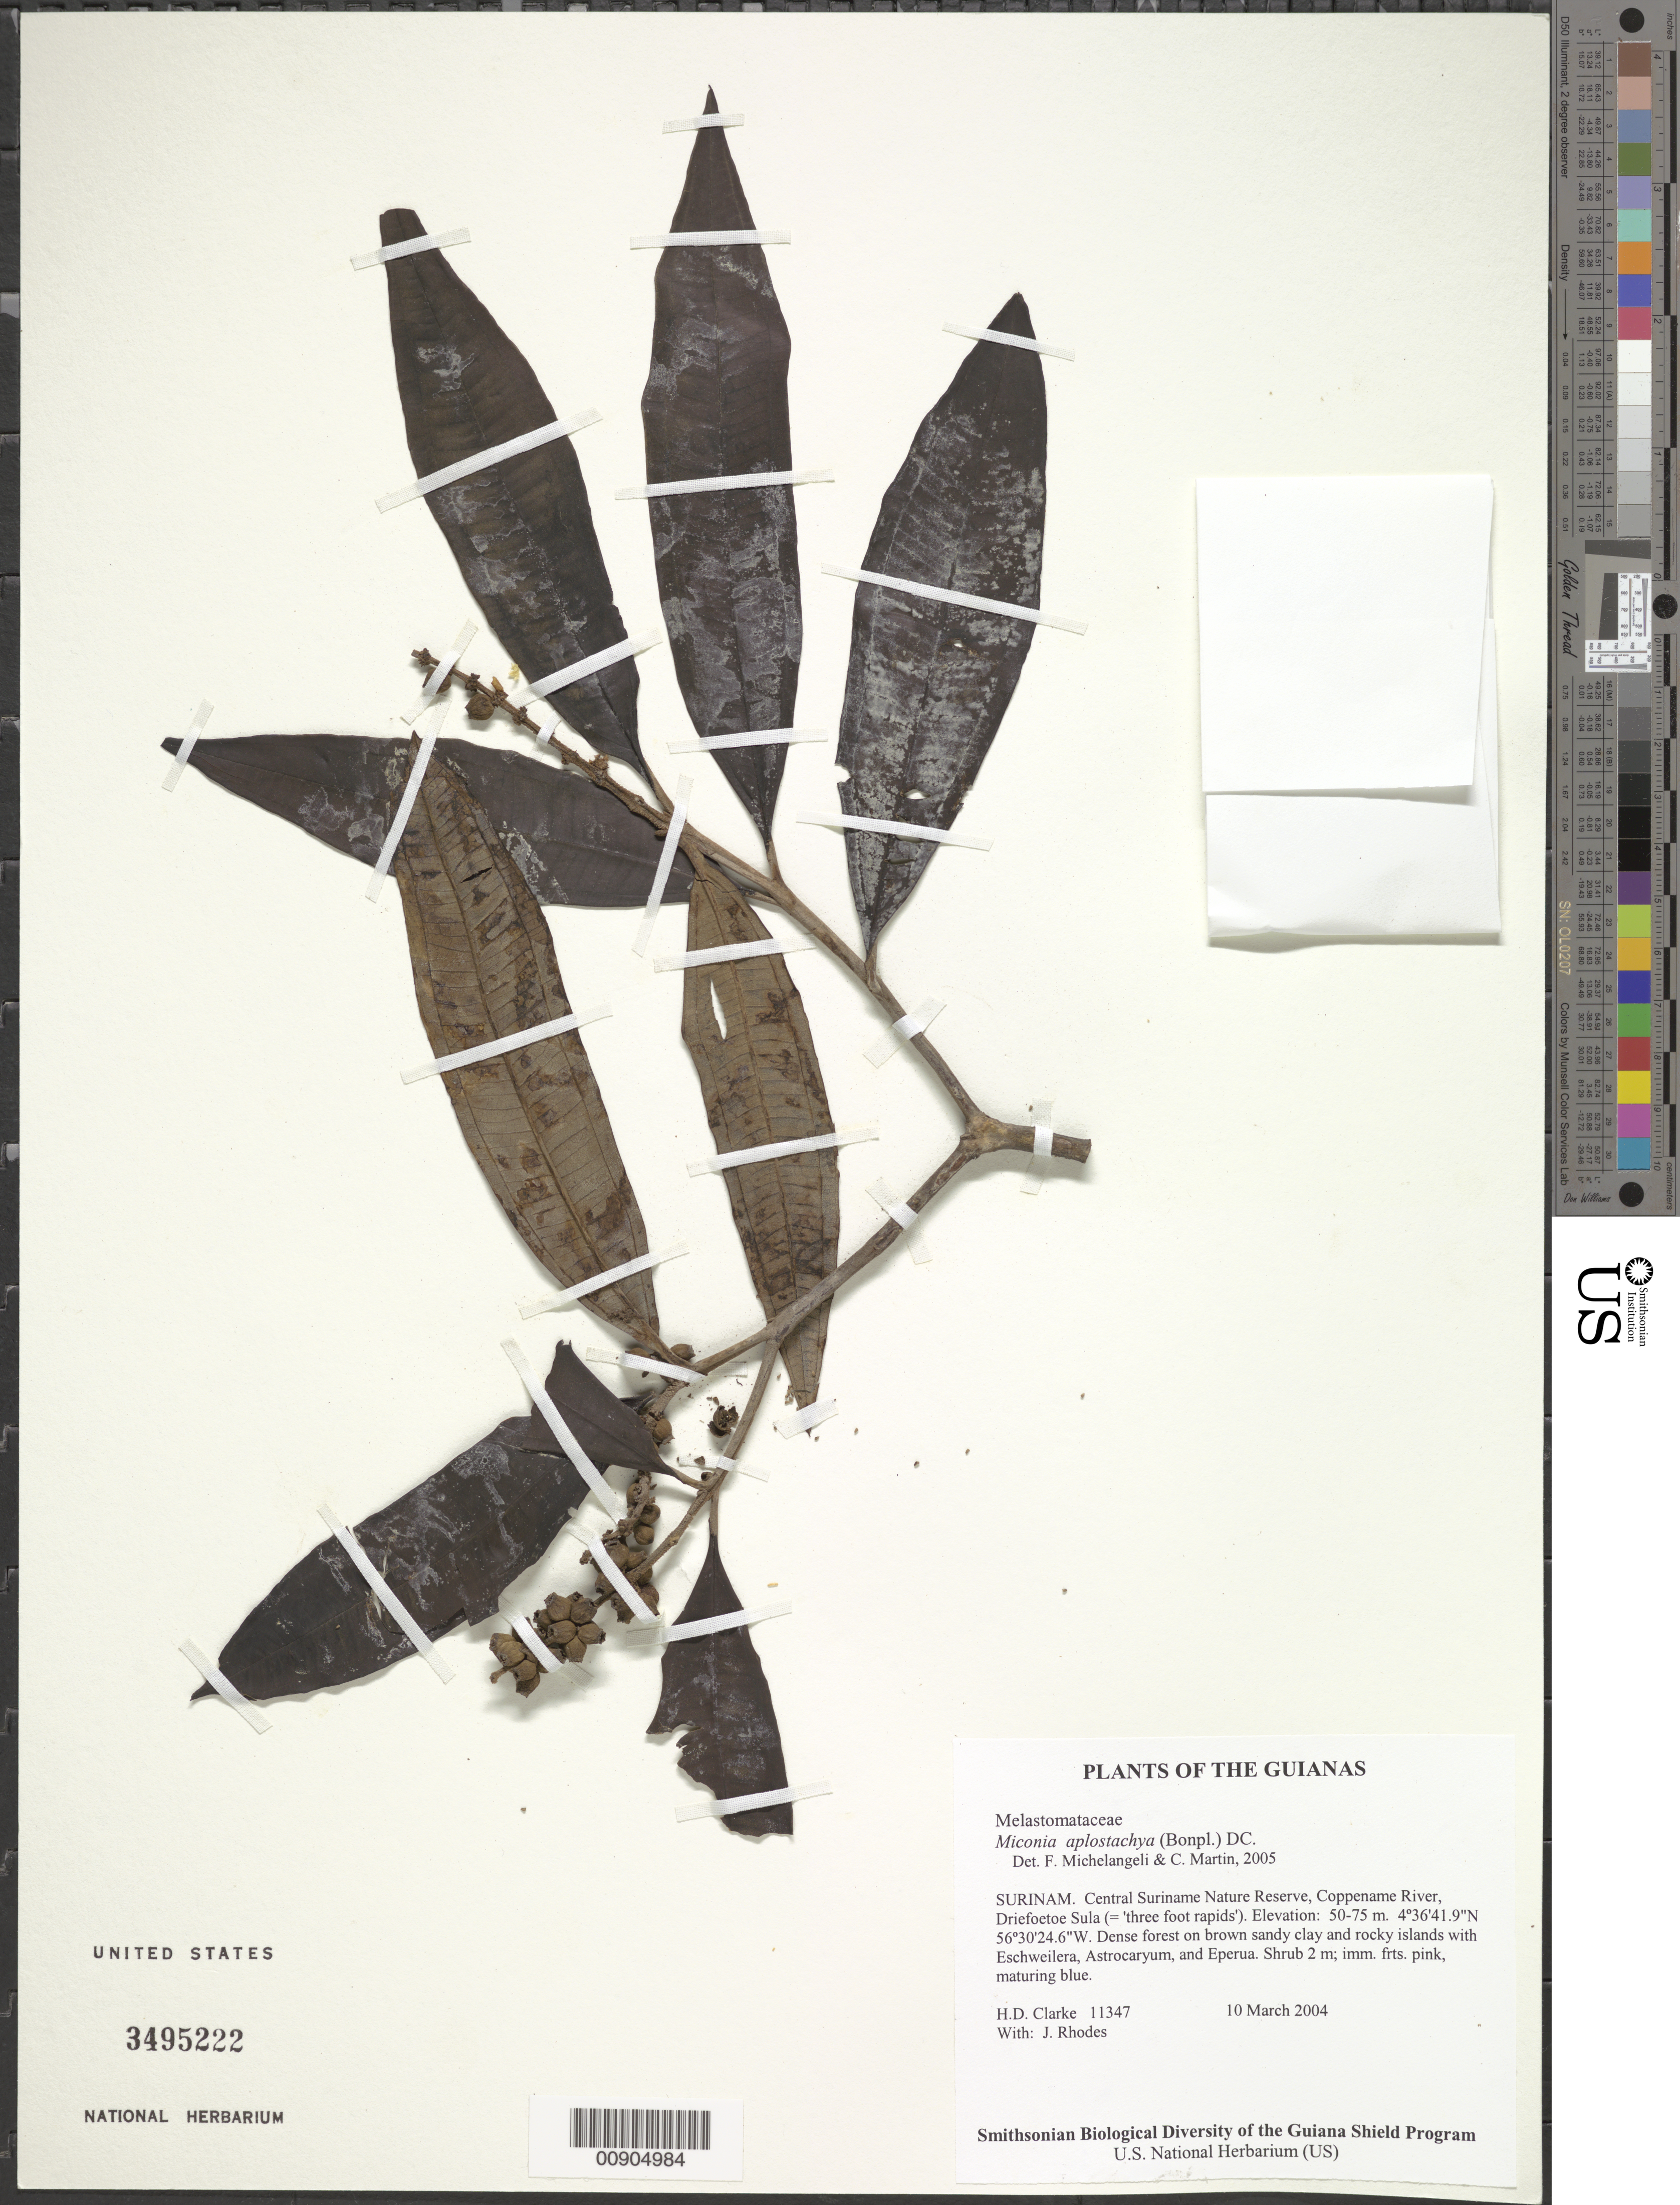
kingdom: Plantae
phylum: Tracheophyta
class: Magnoliopsida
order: Myrtales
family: Melastomataceae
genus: Miconia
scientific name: Miconia aplostachya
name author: (Bonpl.) DC.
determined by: Michelangeli, F. A.; Martin, C.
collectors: H. D. Clarke & J. Rhodes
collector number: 11347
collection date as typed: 10 March 2004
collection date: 2004-03-10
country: Suriname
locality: Central Suriname Nature Reserve, Coppename River, Driefoetoe Sula (= 'three foot rapids')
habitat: Dense forest on brown sandy clay and rocky islands with Eschweilera, Astrocaryum, and Eperua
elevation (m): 50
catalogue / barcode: US 3495222